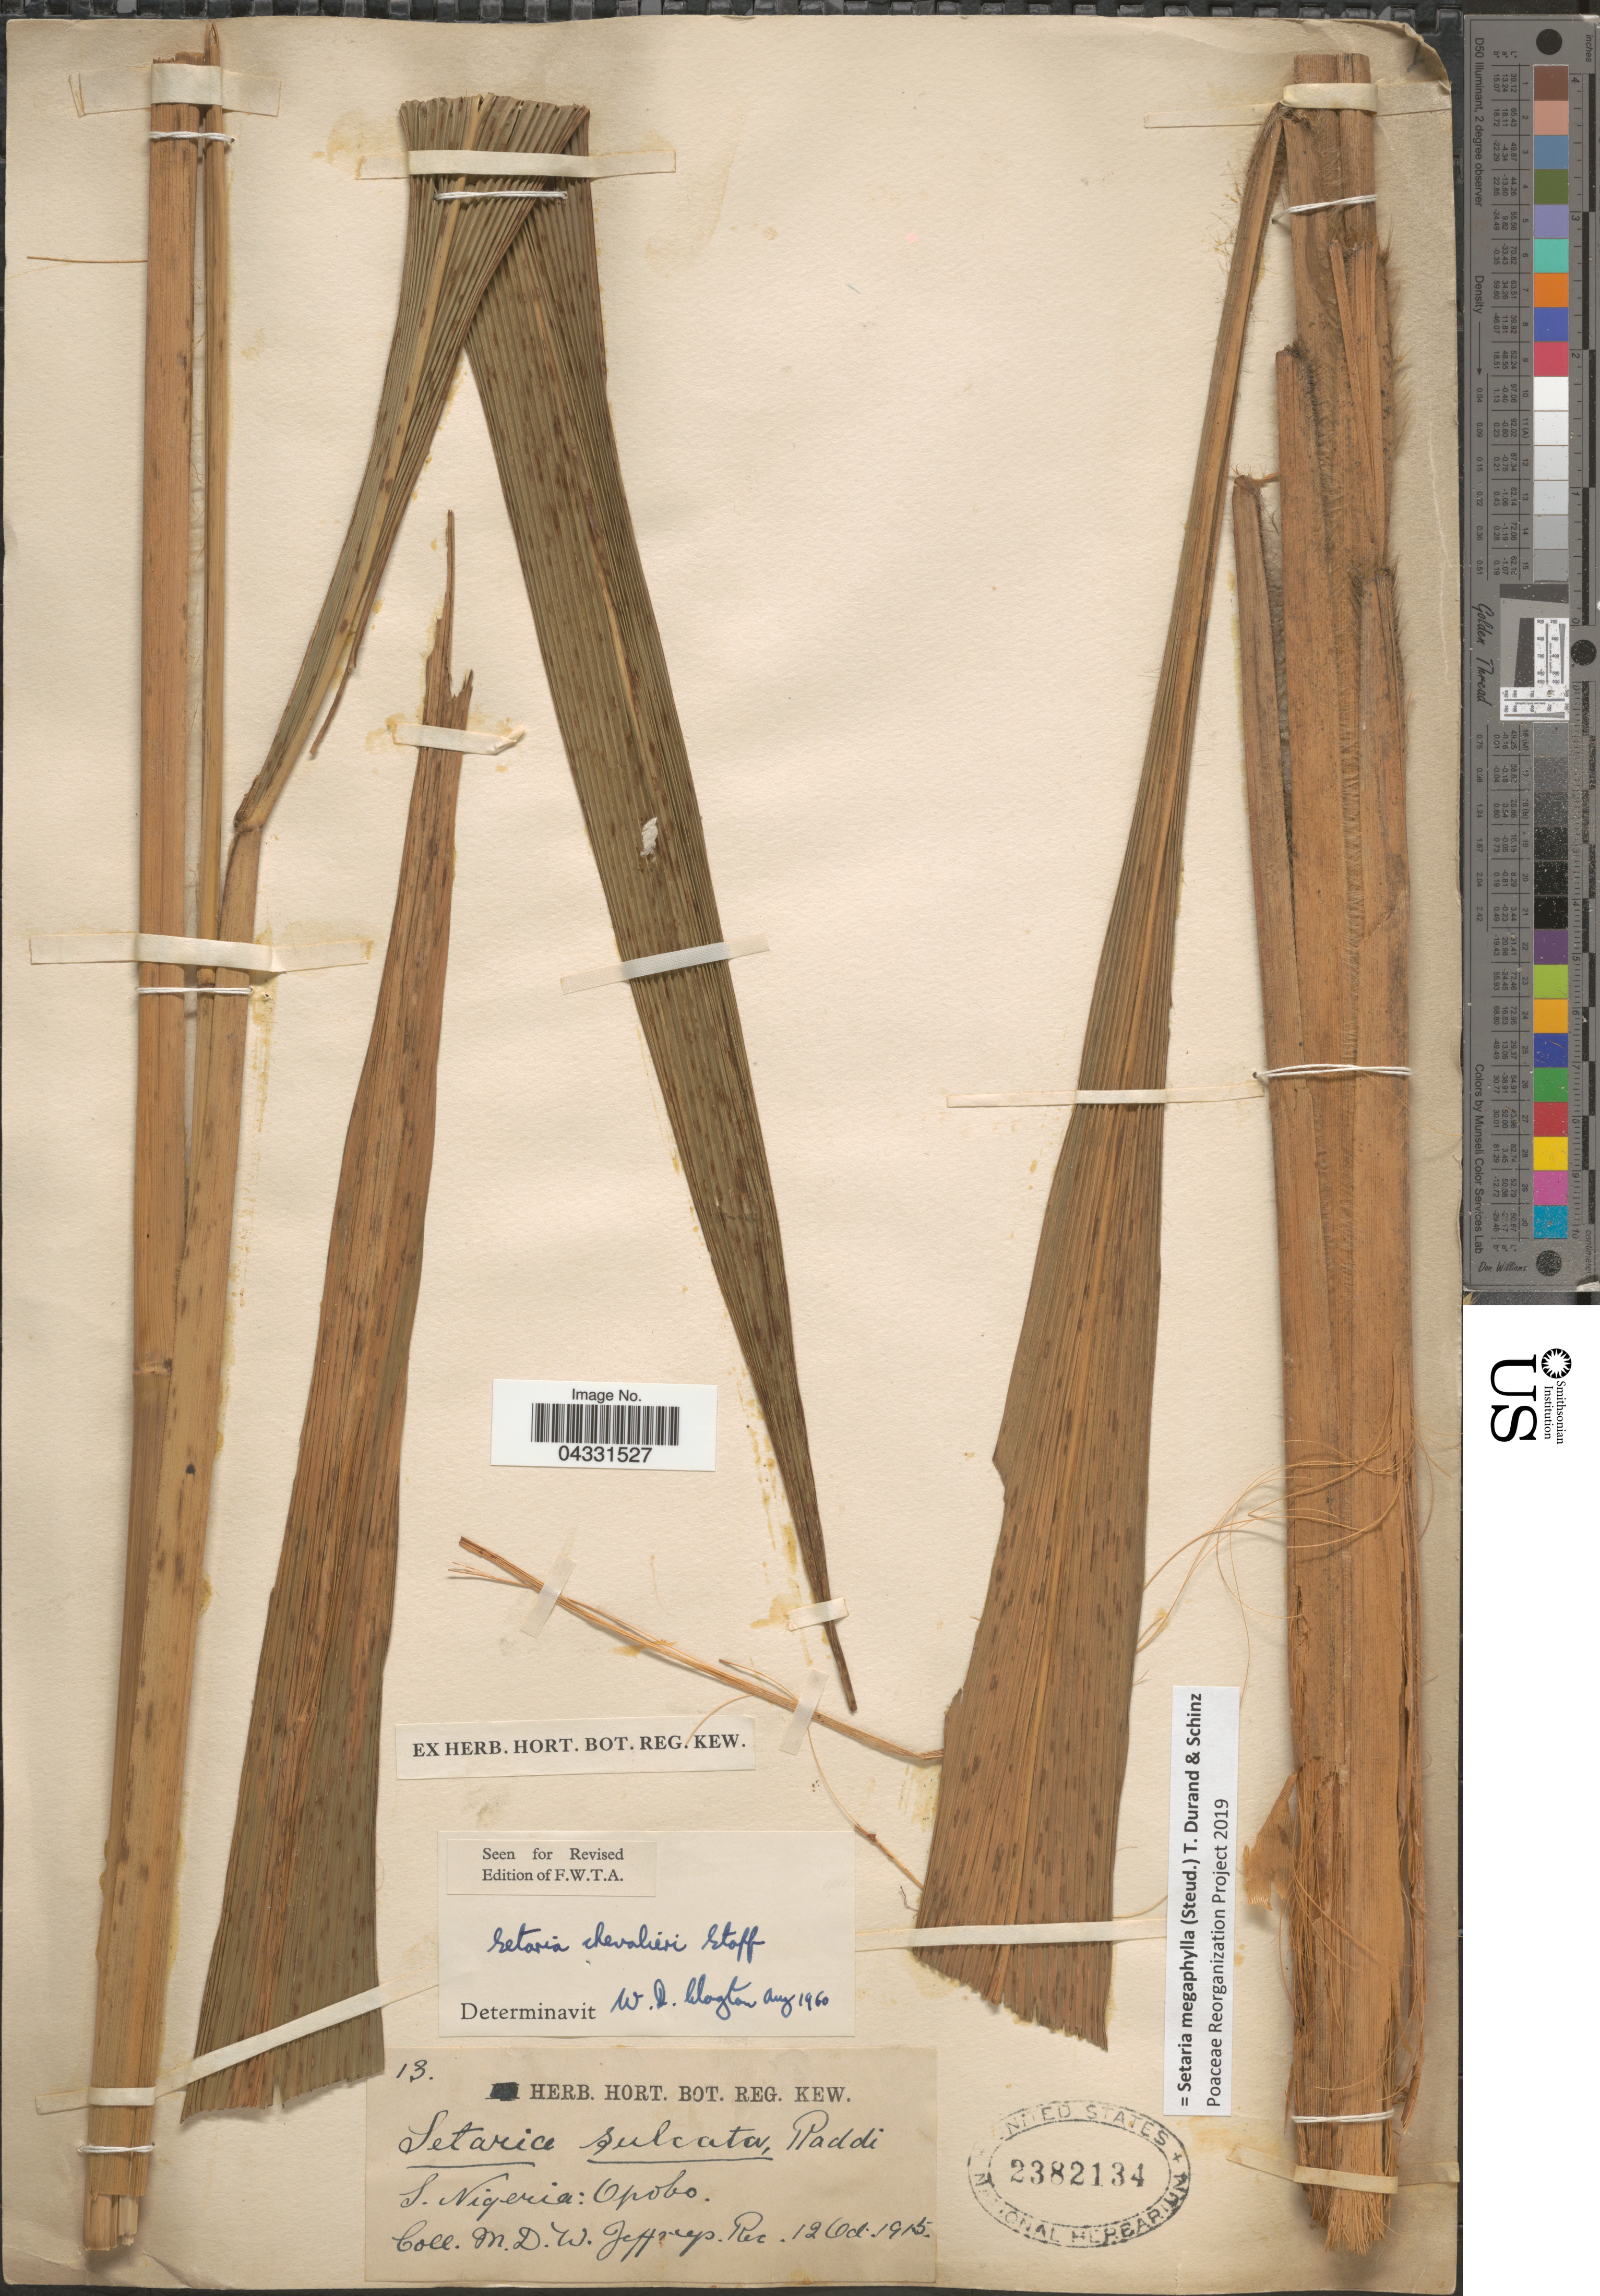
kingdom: Plantae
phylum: Tracheophyta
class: Liliopsida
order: Poales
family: Poaceae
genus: Setaria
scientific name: Setaria megaphylla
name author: (Steud.) Durieu & Schinz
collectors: M. Jeffreys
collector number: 13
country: Nigeria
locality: S. Nigeria: Obopo.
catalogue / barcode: US 2382134